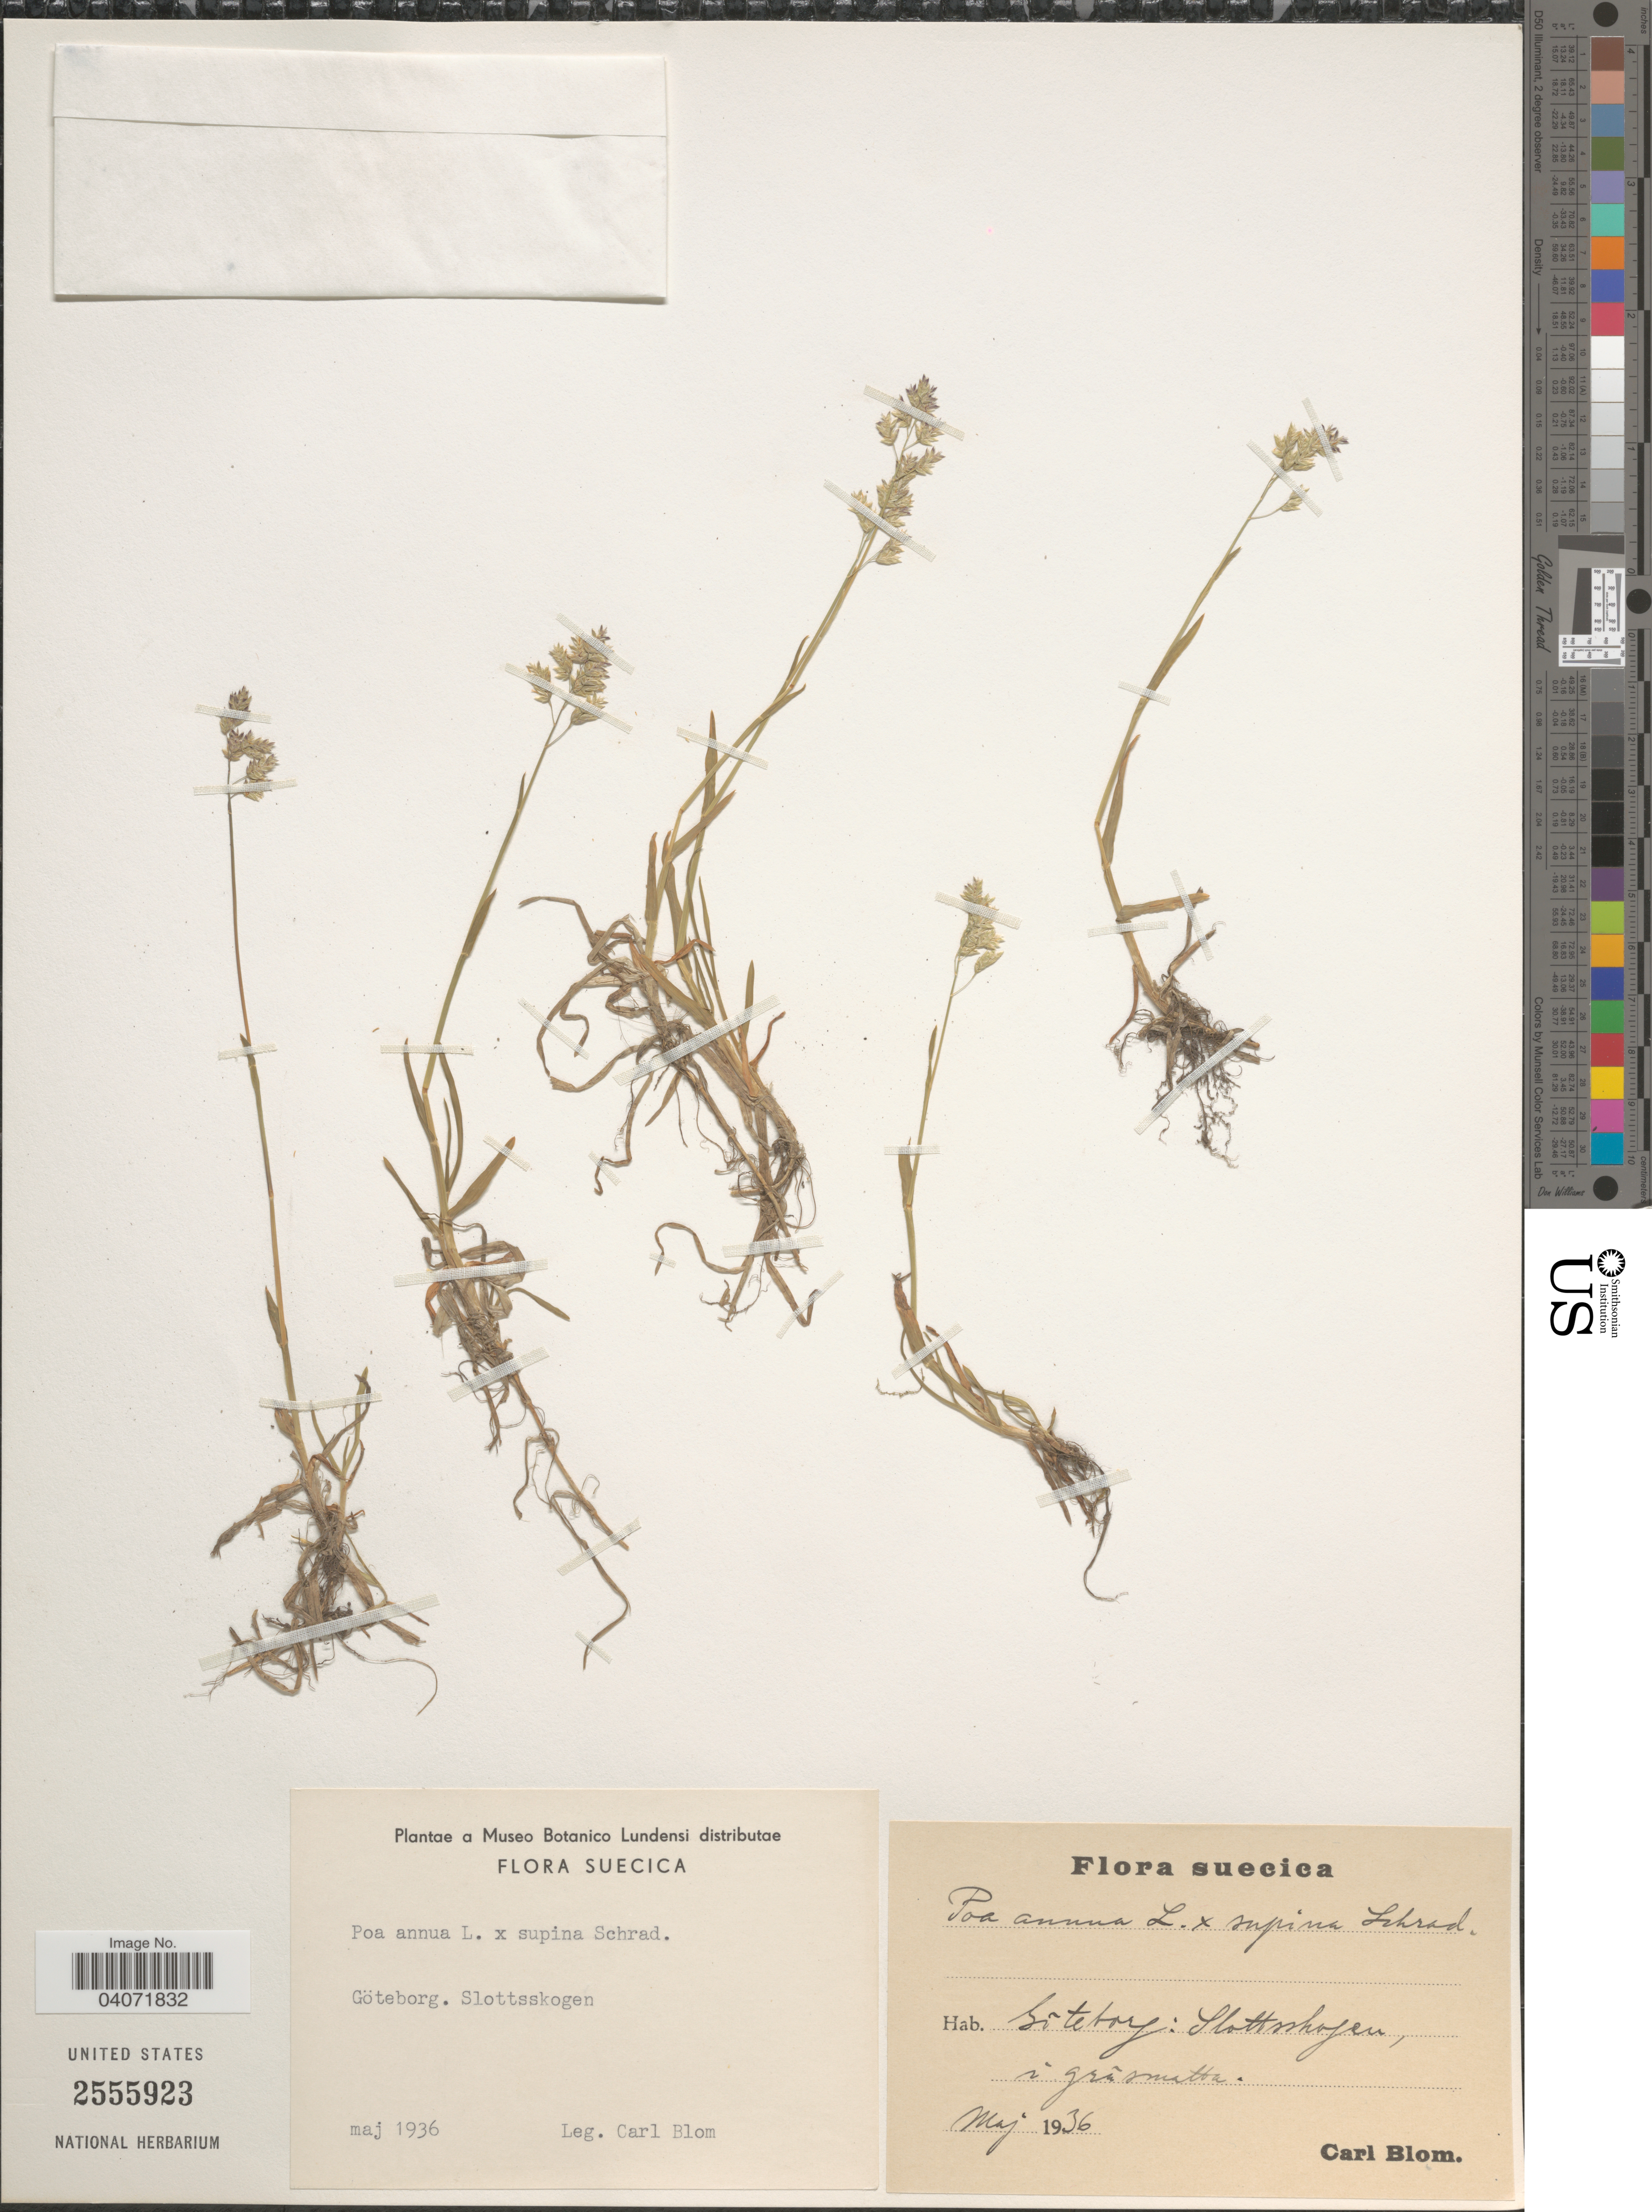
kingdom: Plantae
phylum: Tracheophyta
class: Liliopsida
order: Poales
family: Poaceae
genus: Poa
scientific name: Poa annua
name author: L.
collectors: C. H. Blom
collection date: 1936-05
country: Sweden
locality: Suecica. Göteborg. Slottsskogen.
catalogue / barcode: US 2555923